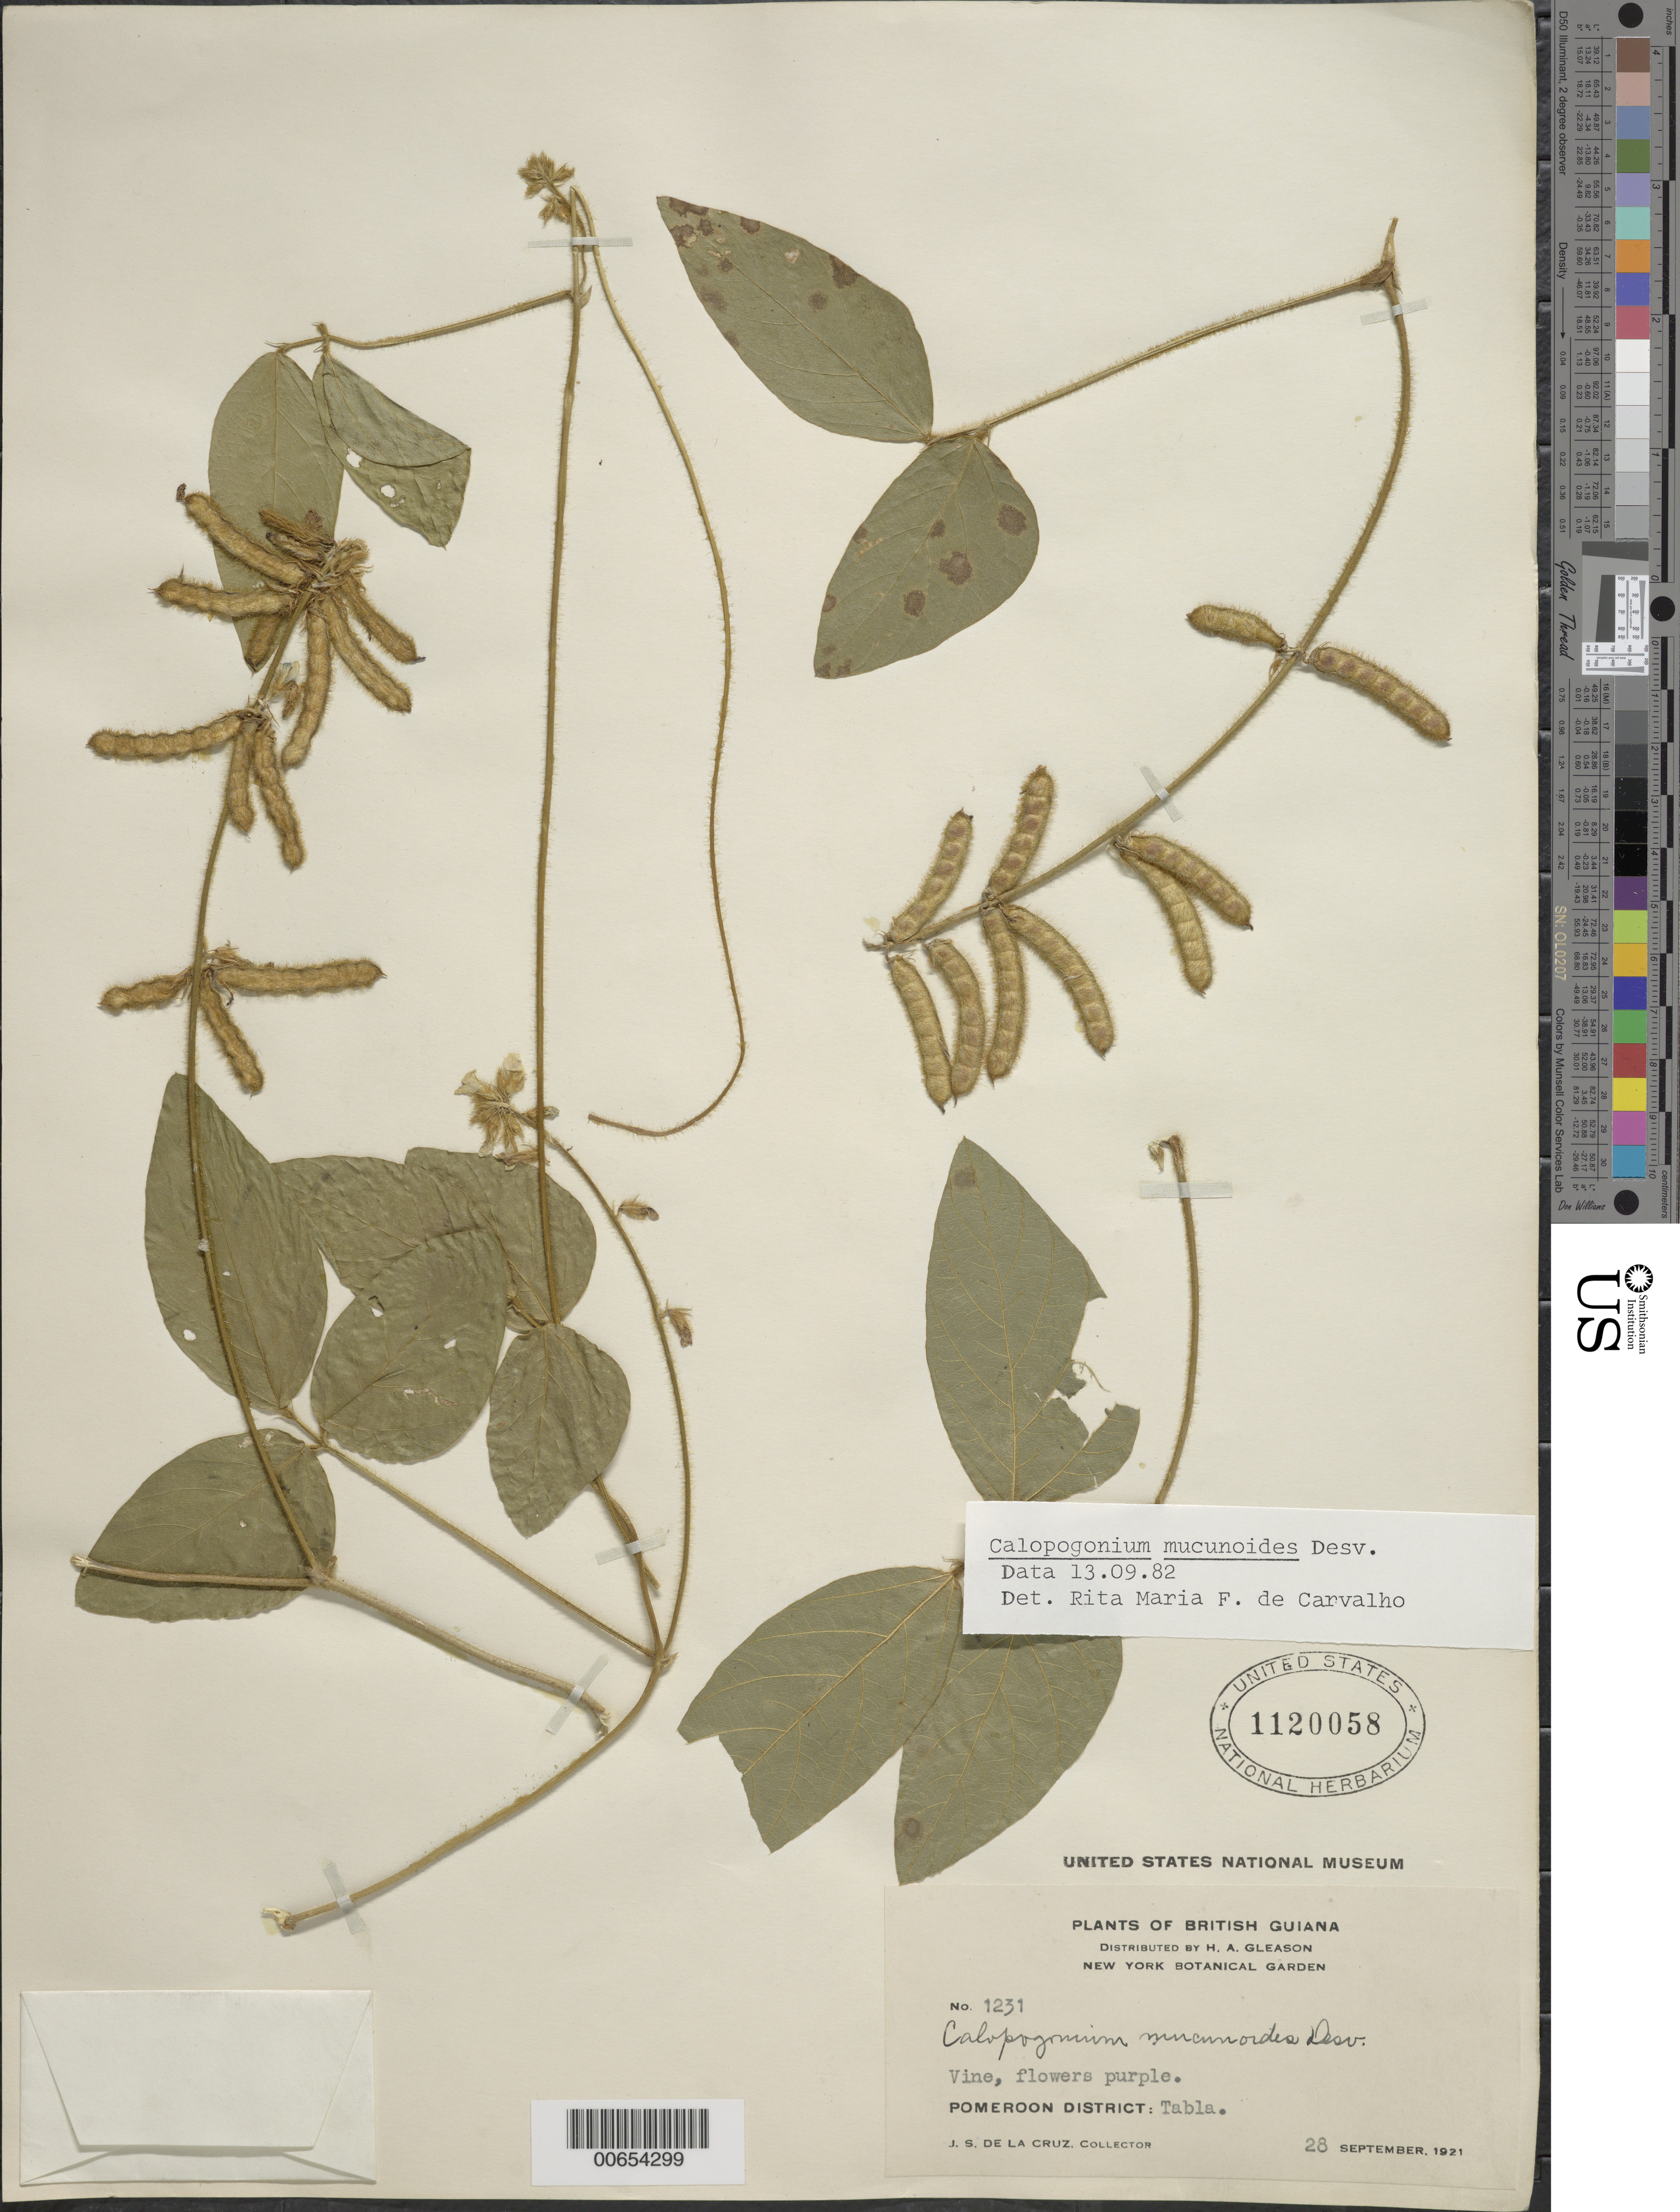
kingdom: Plantae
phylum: Tracheophyta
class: Magnoliopsida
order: Fabales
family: Fabaceae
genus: Calopogonium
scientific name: Calopogonium mucunoides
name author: Desv.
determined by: Carvalho, R. M.F. de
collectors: J. S. de la Cruz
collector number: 1231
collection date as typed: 28-Sep-21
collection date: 1921-09-28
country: Guyana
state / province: Barima-Waini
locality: Tabla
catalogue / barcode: US 1120058